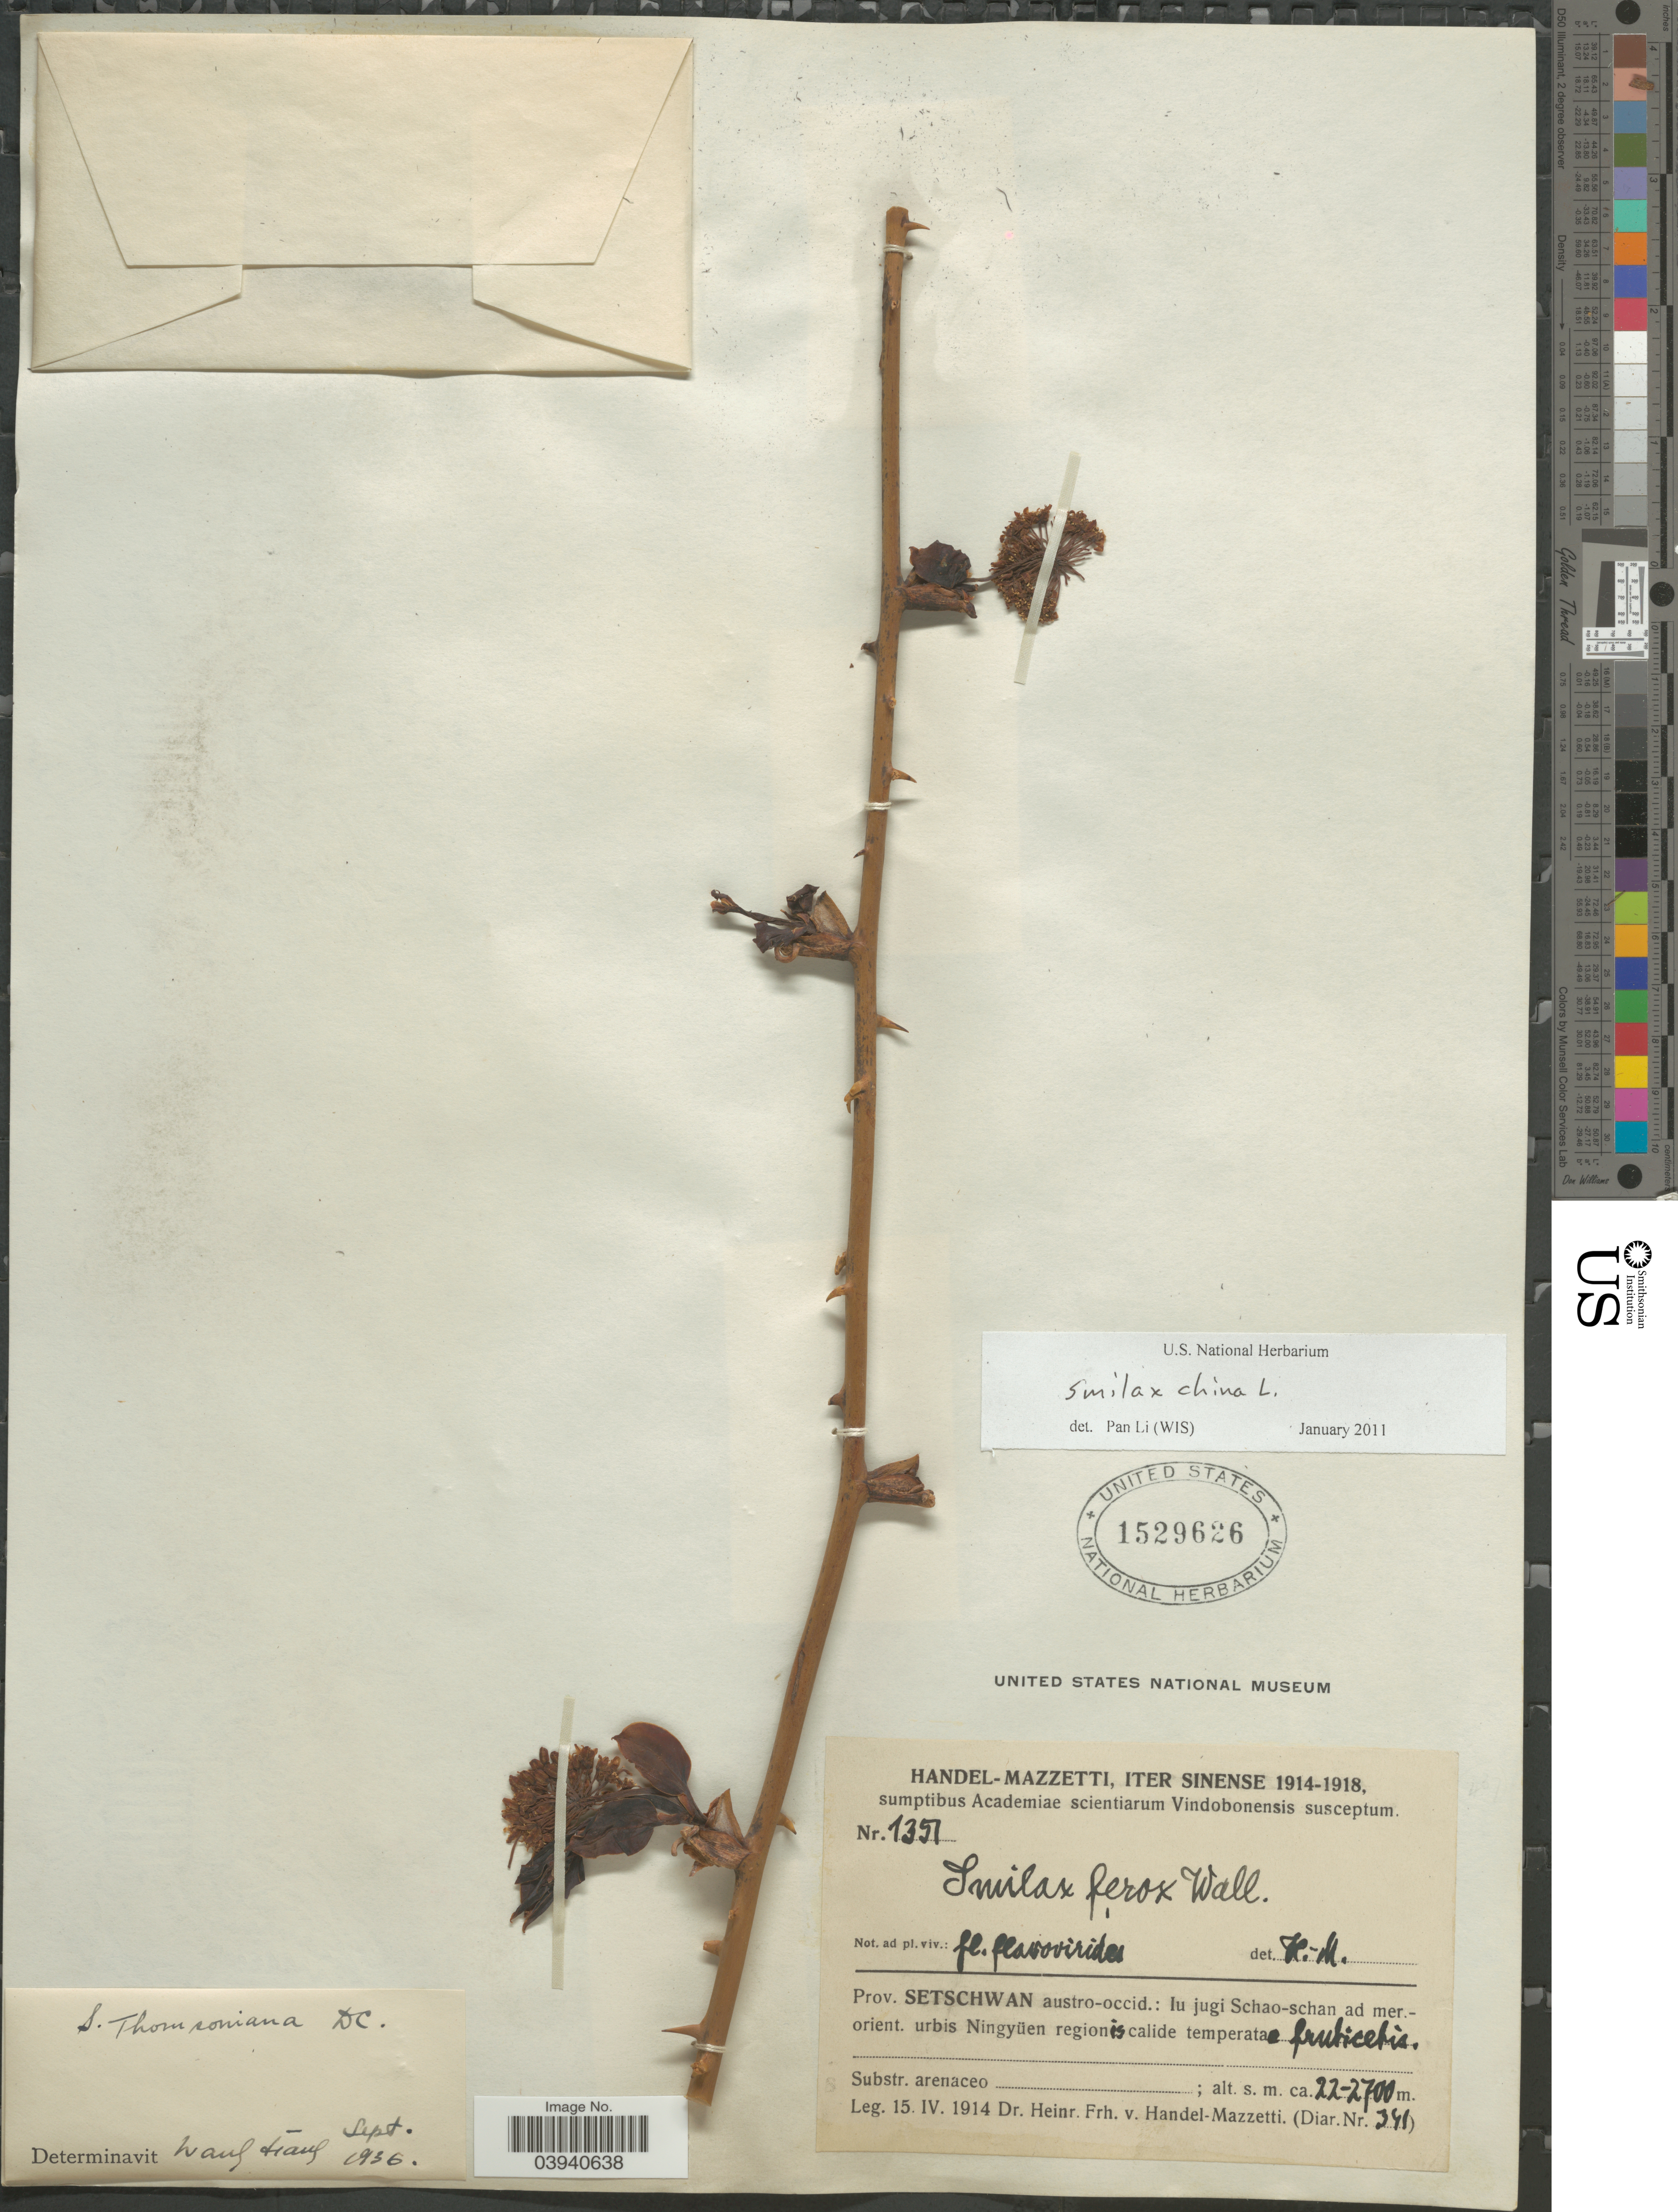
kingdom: Plantae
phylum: Tracheophyta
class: Liliopsida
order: Liliales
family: Smilacaceae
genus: Smilax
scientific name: Smilax china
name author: L.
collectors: H. Handel-Mazzetti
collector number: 1351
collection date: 1914-04-15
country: China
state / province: Sichuan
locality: Prov. Setschwan austro-occid.: Iu jugi Schao-schan ad mer.- orient. urbis Ningyüen regionis calide temperatae fruticetis.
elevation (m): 2200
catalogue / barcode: US 1529626